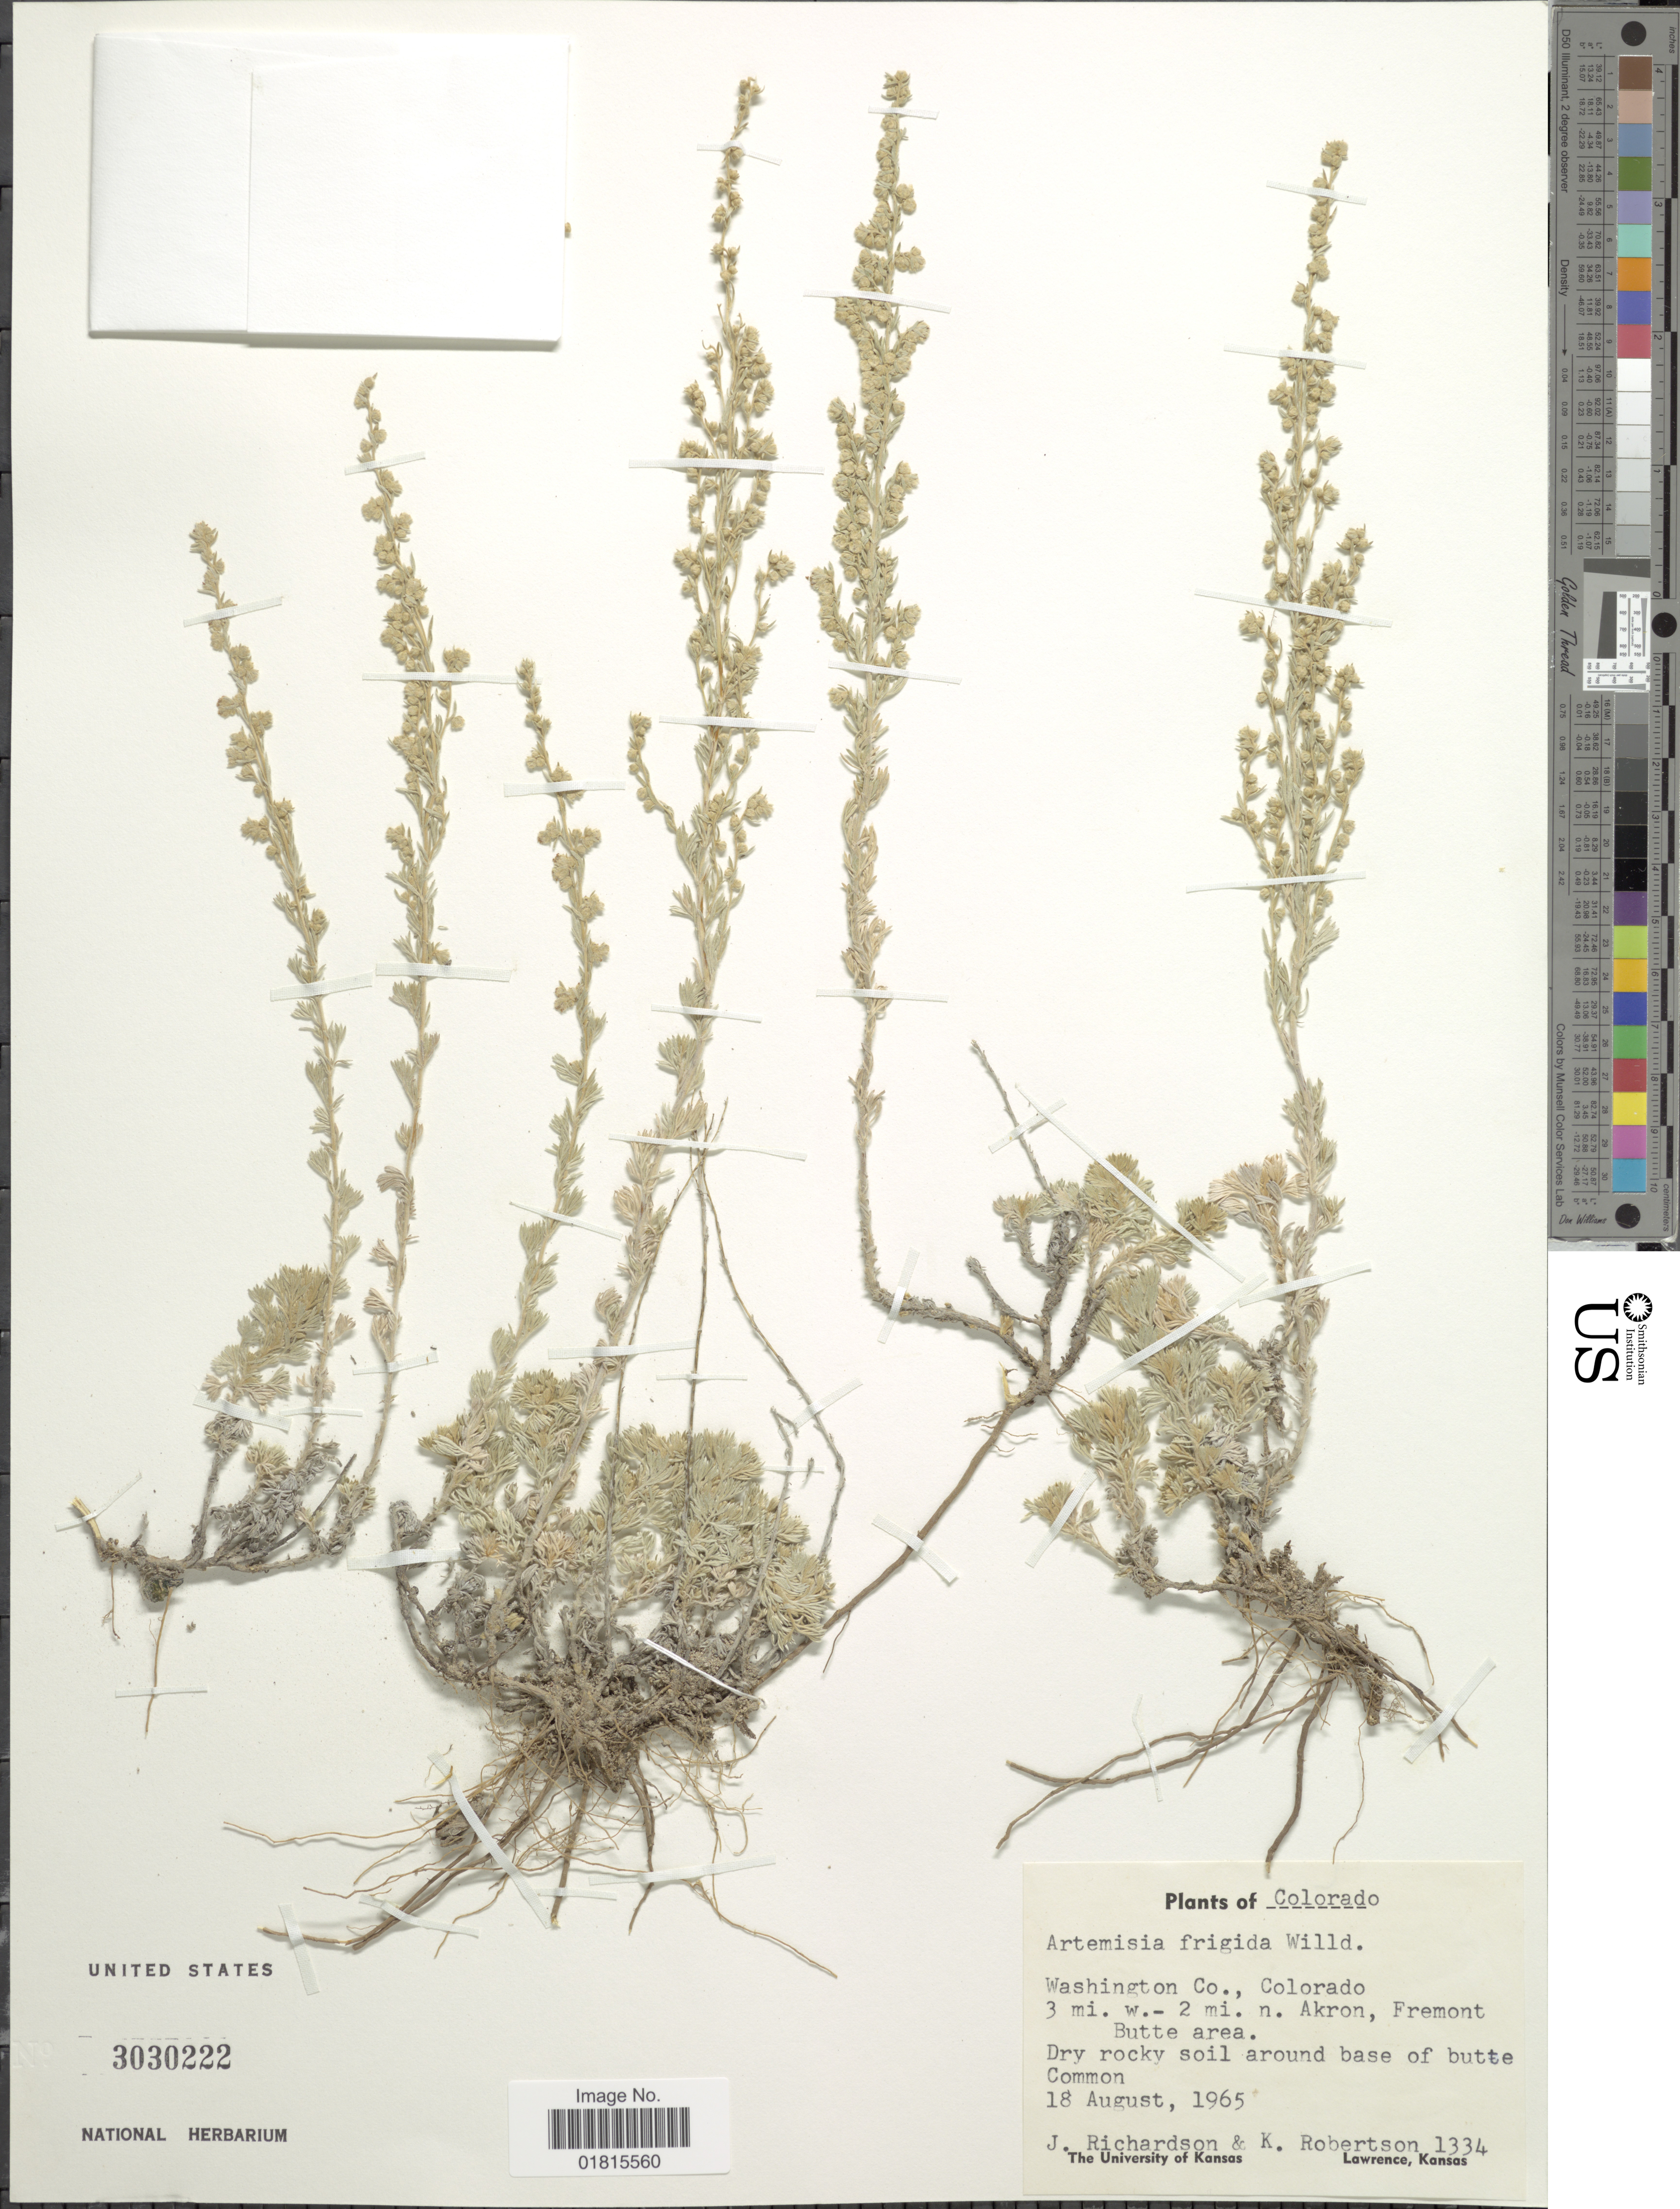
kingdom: Plantae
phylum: Tracheophyta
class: Magnoliopsida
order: Asterales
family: Asteraceae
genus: Artemisia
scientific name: Artemisia frigida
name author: Willd.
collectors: J. Richardson & K. Robertson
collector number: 1334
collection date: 1965-04-18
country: United States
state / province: Colorado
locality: Washington Co., Colorado. 3 mi. w.- 2 mi. n. Akron, Fremont Butte area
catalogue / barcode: US 3030222